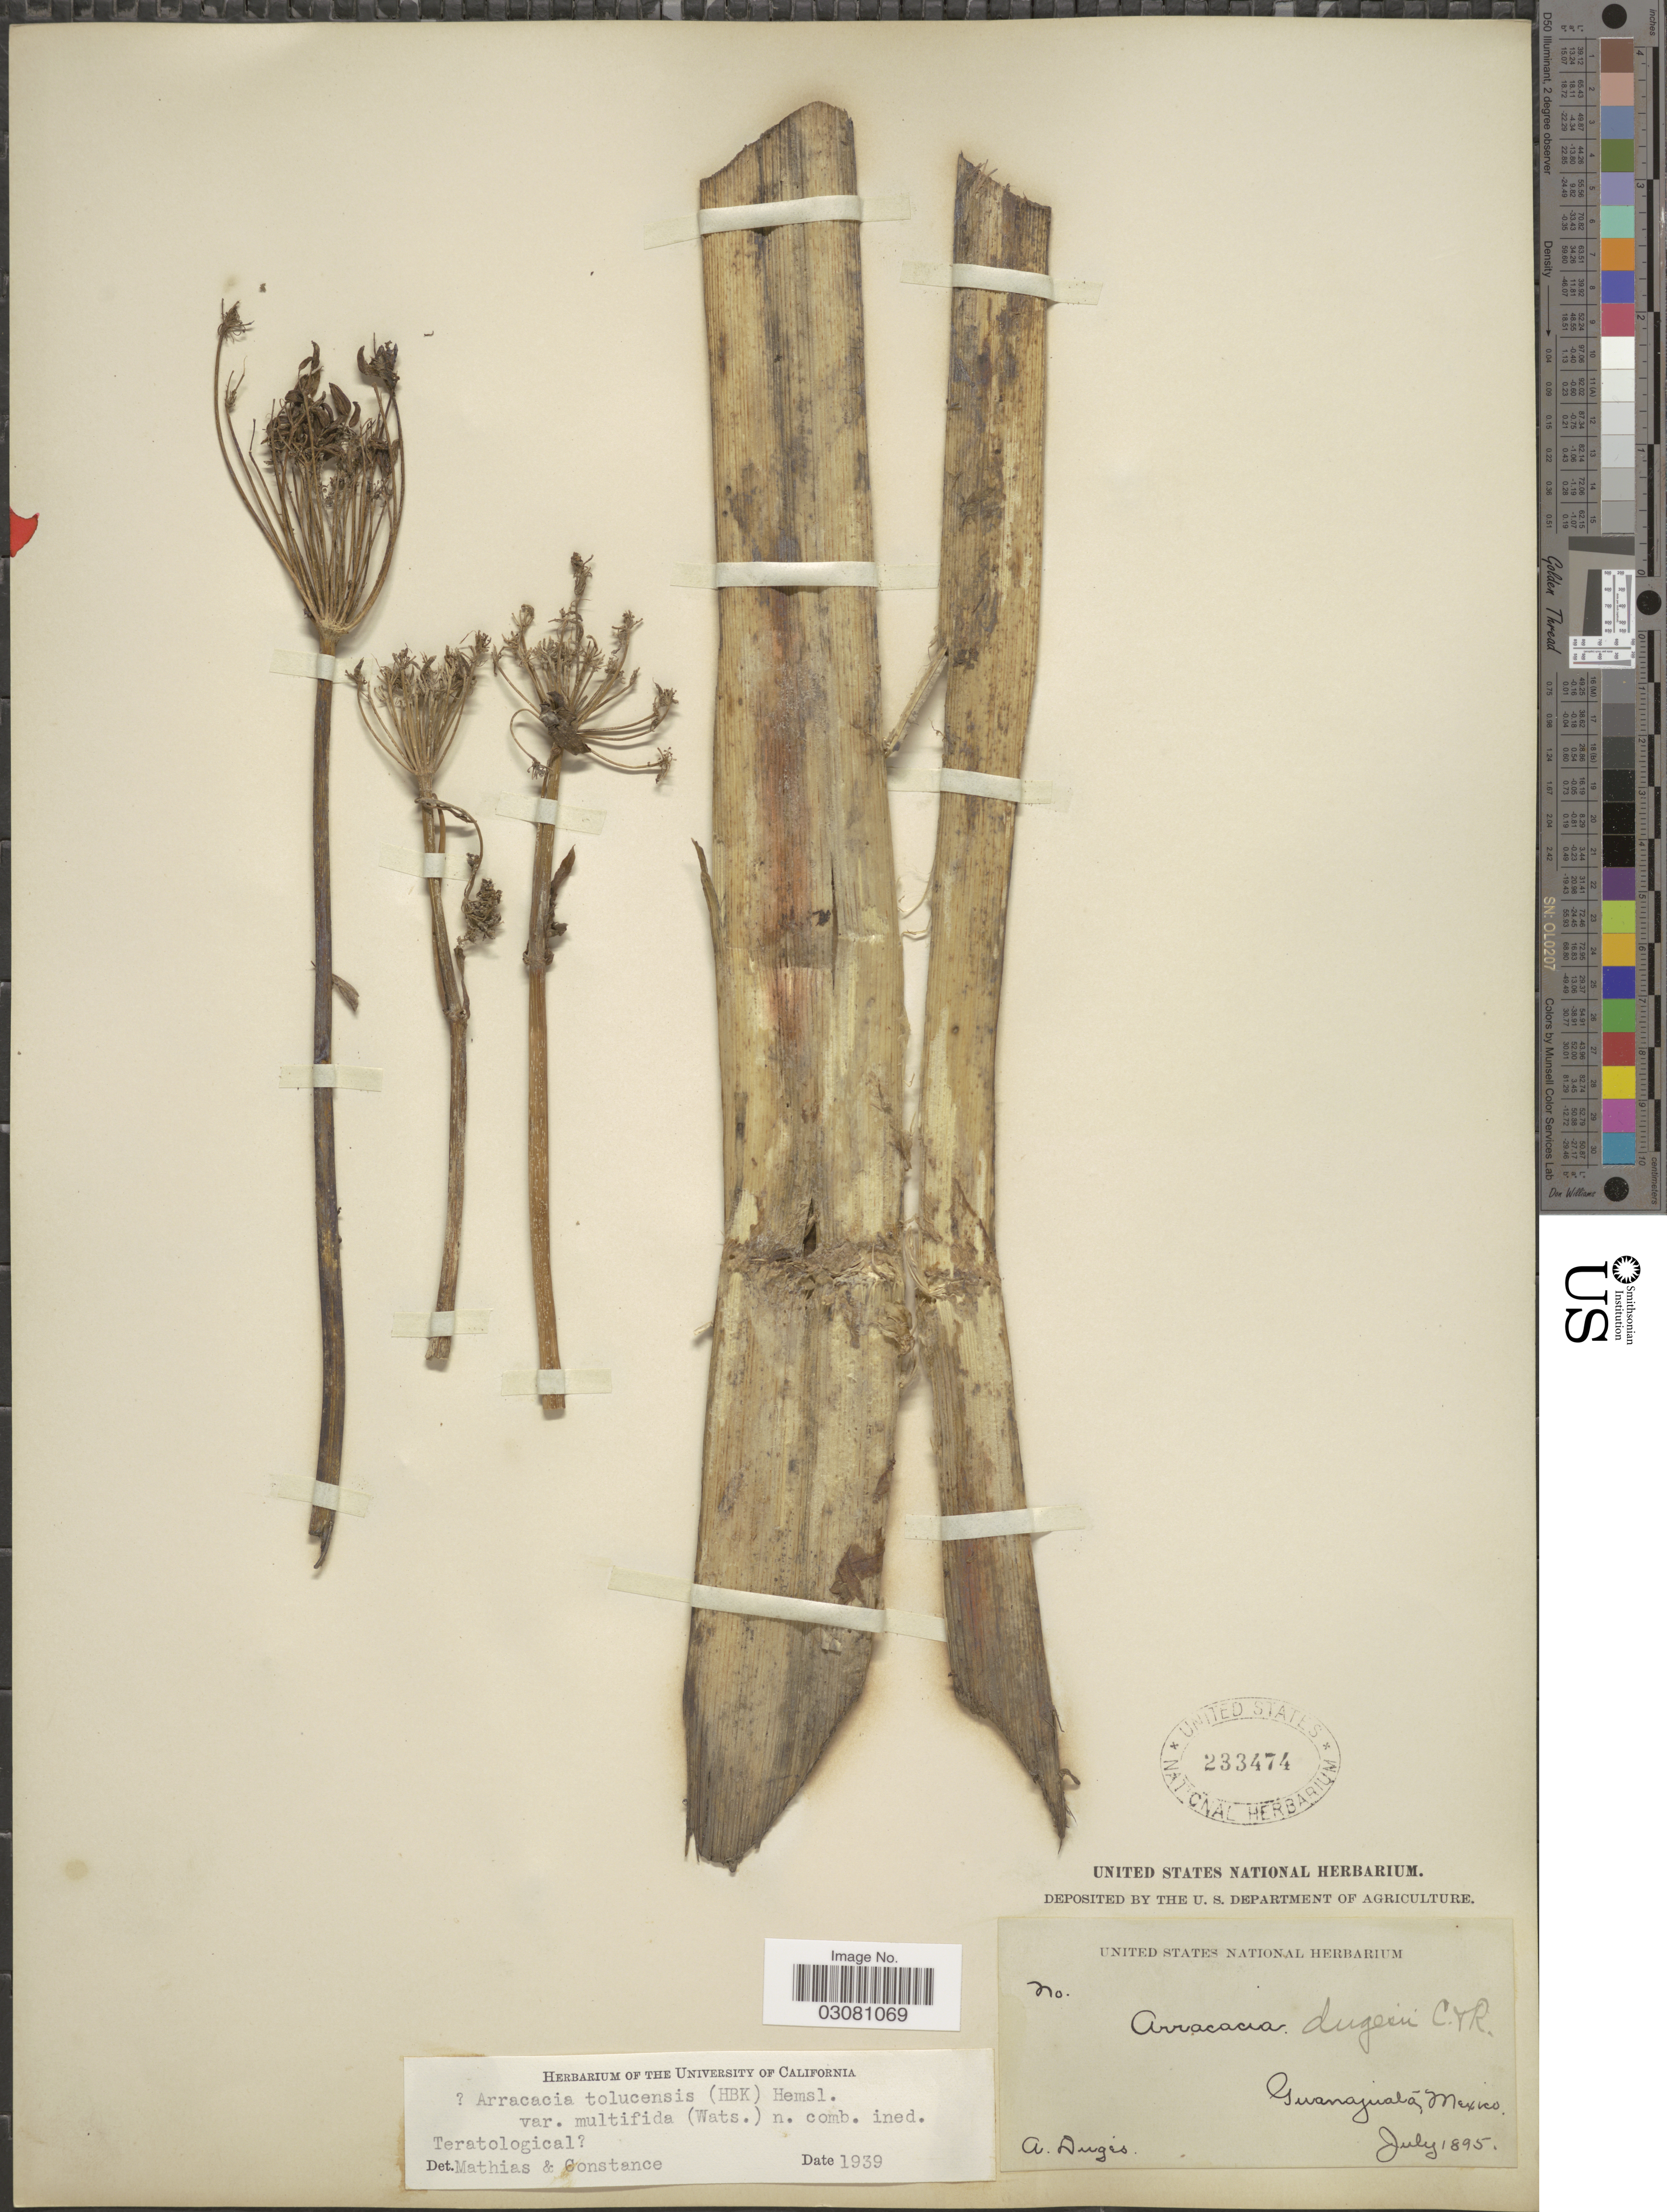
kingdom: Plantae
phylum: Tracheophyta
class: Magnoliopsida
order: Apiales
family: Apiaceae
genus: Arracacia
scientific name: Arracacia tolucensis var. multifida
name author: (S. Watson) Mathias & Constance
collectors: A. Duges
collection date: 1895-07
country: Mexico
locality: Guanajuata.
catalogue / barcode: US 233474